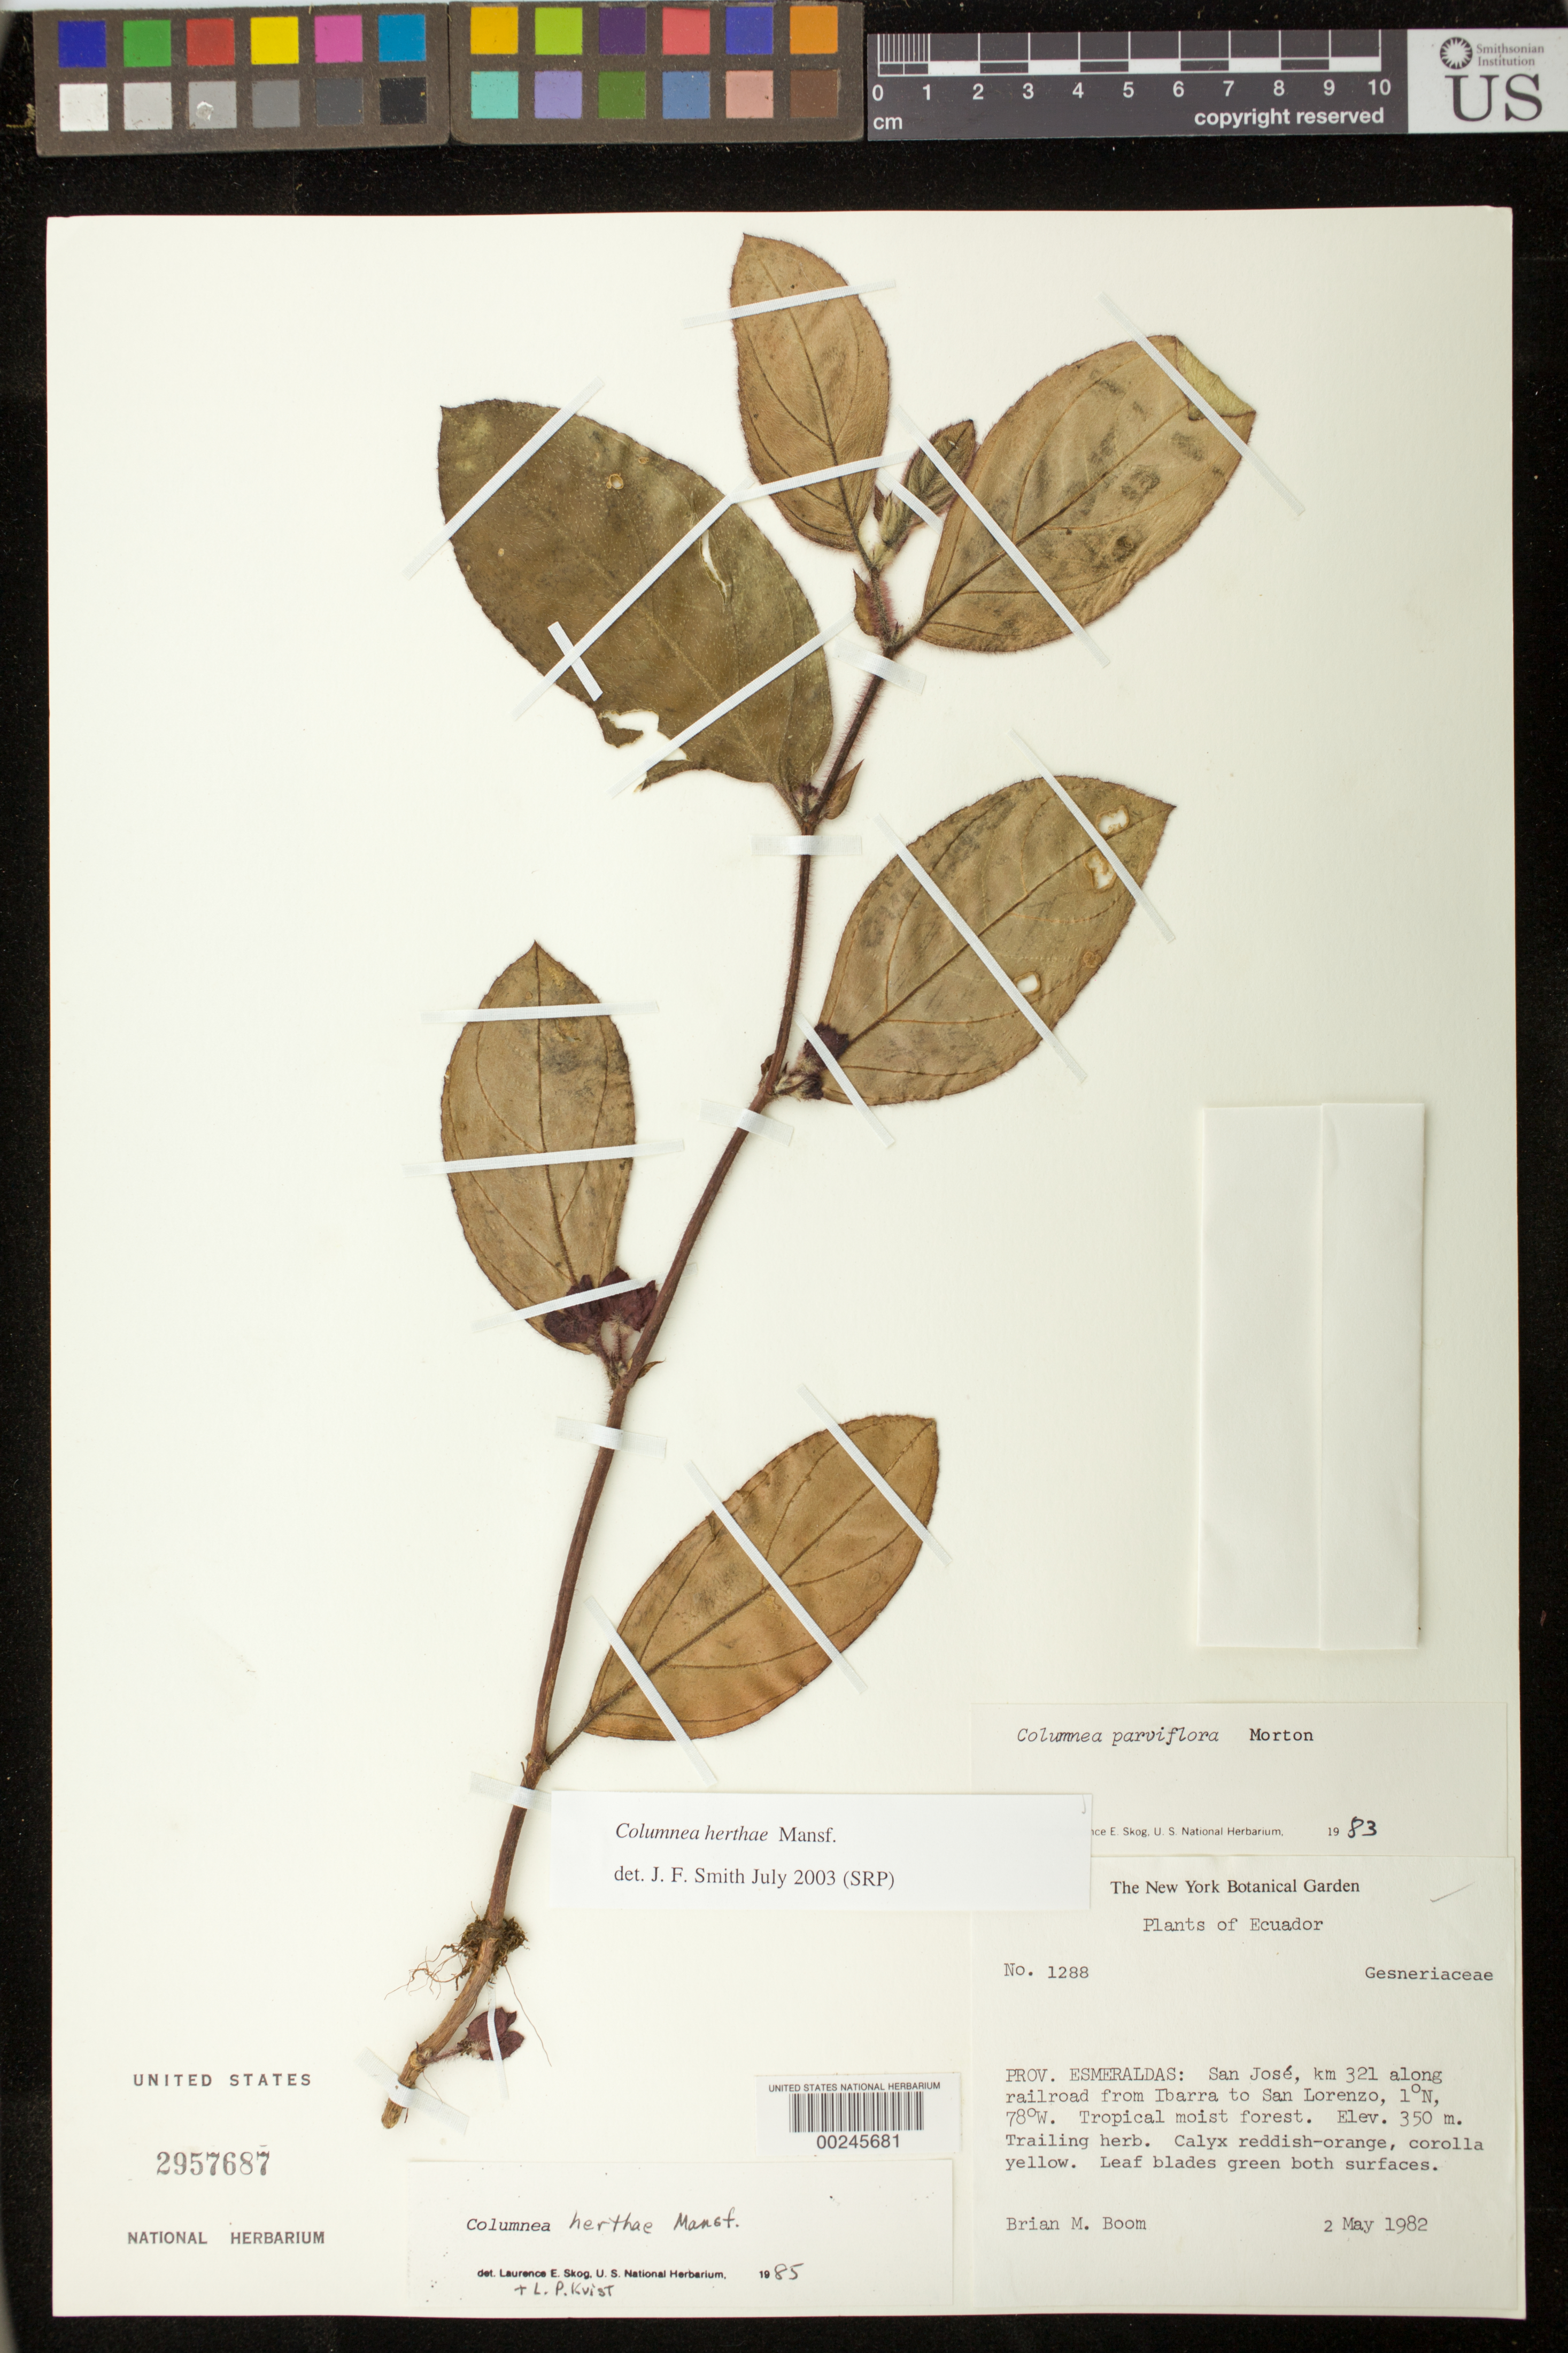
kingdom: Plantae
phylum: Tracheophyta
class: Magnoliopsida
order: Lamiales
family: Gesneriaceae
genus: Columnea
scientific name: Columnea herthae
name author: Mansf.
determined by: Smith, J. F.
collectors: B. M. Boom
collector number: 1288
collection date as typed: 02 May 1982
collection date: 1982-05-02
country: Ecuador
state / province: Esmeraldas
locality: San Jose, km 321 along railroad from Ibarra to San Lorenzo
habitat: Tropical moist forest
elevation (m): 350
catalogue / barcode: US 2957687